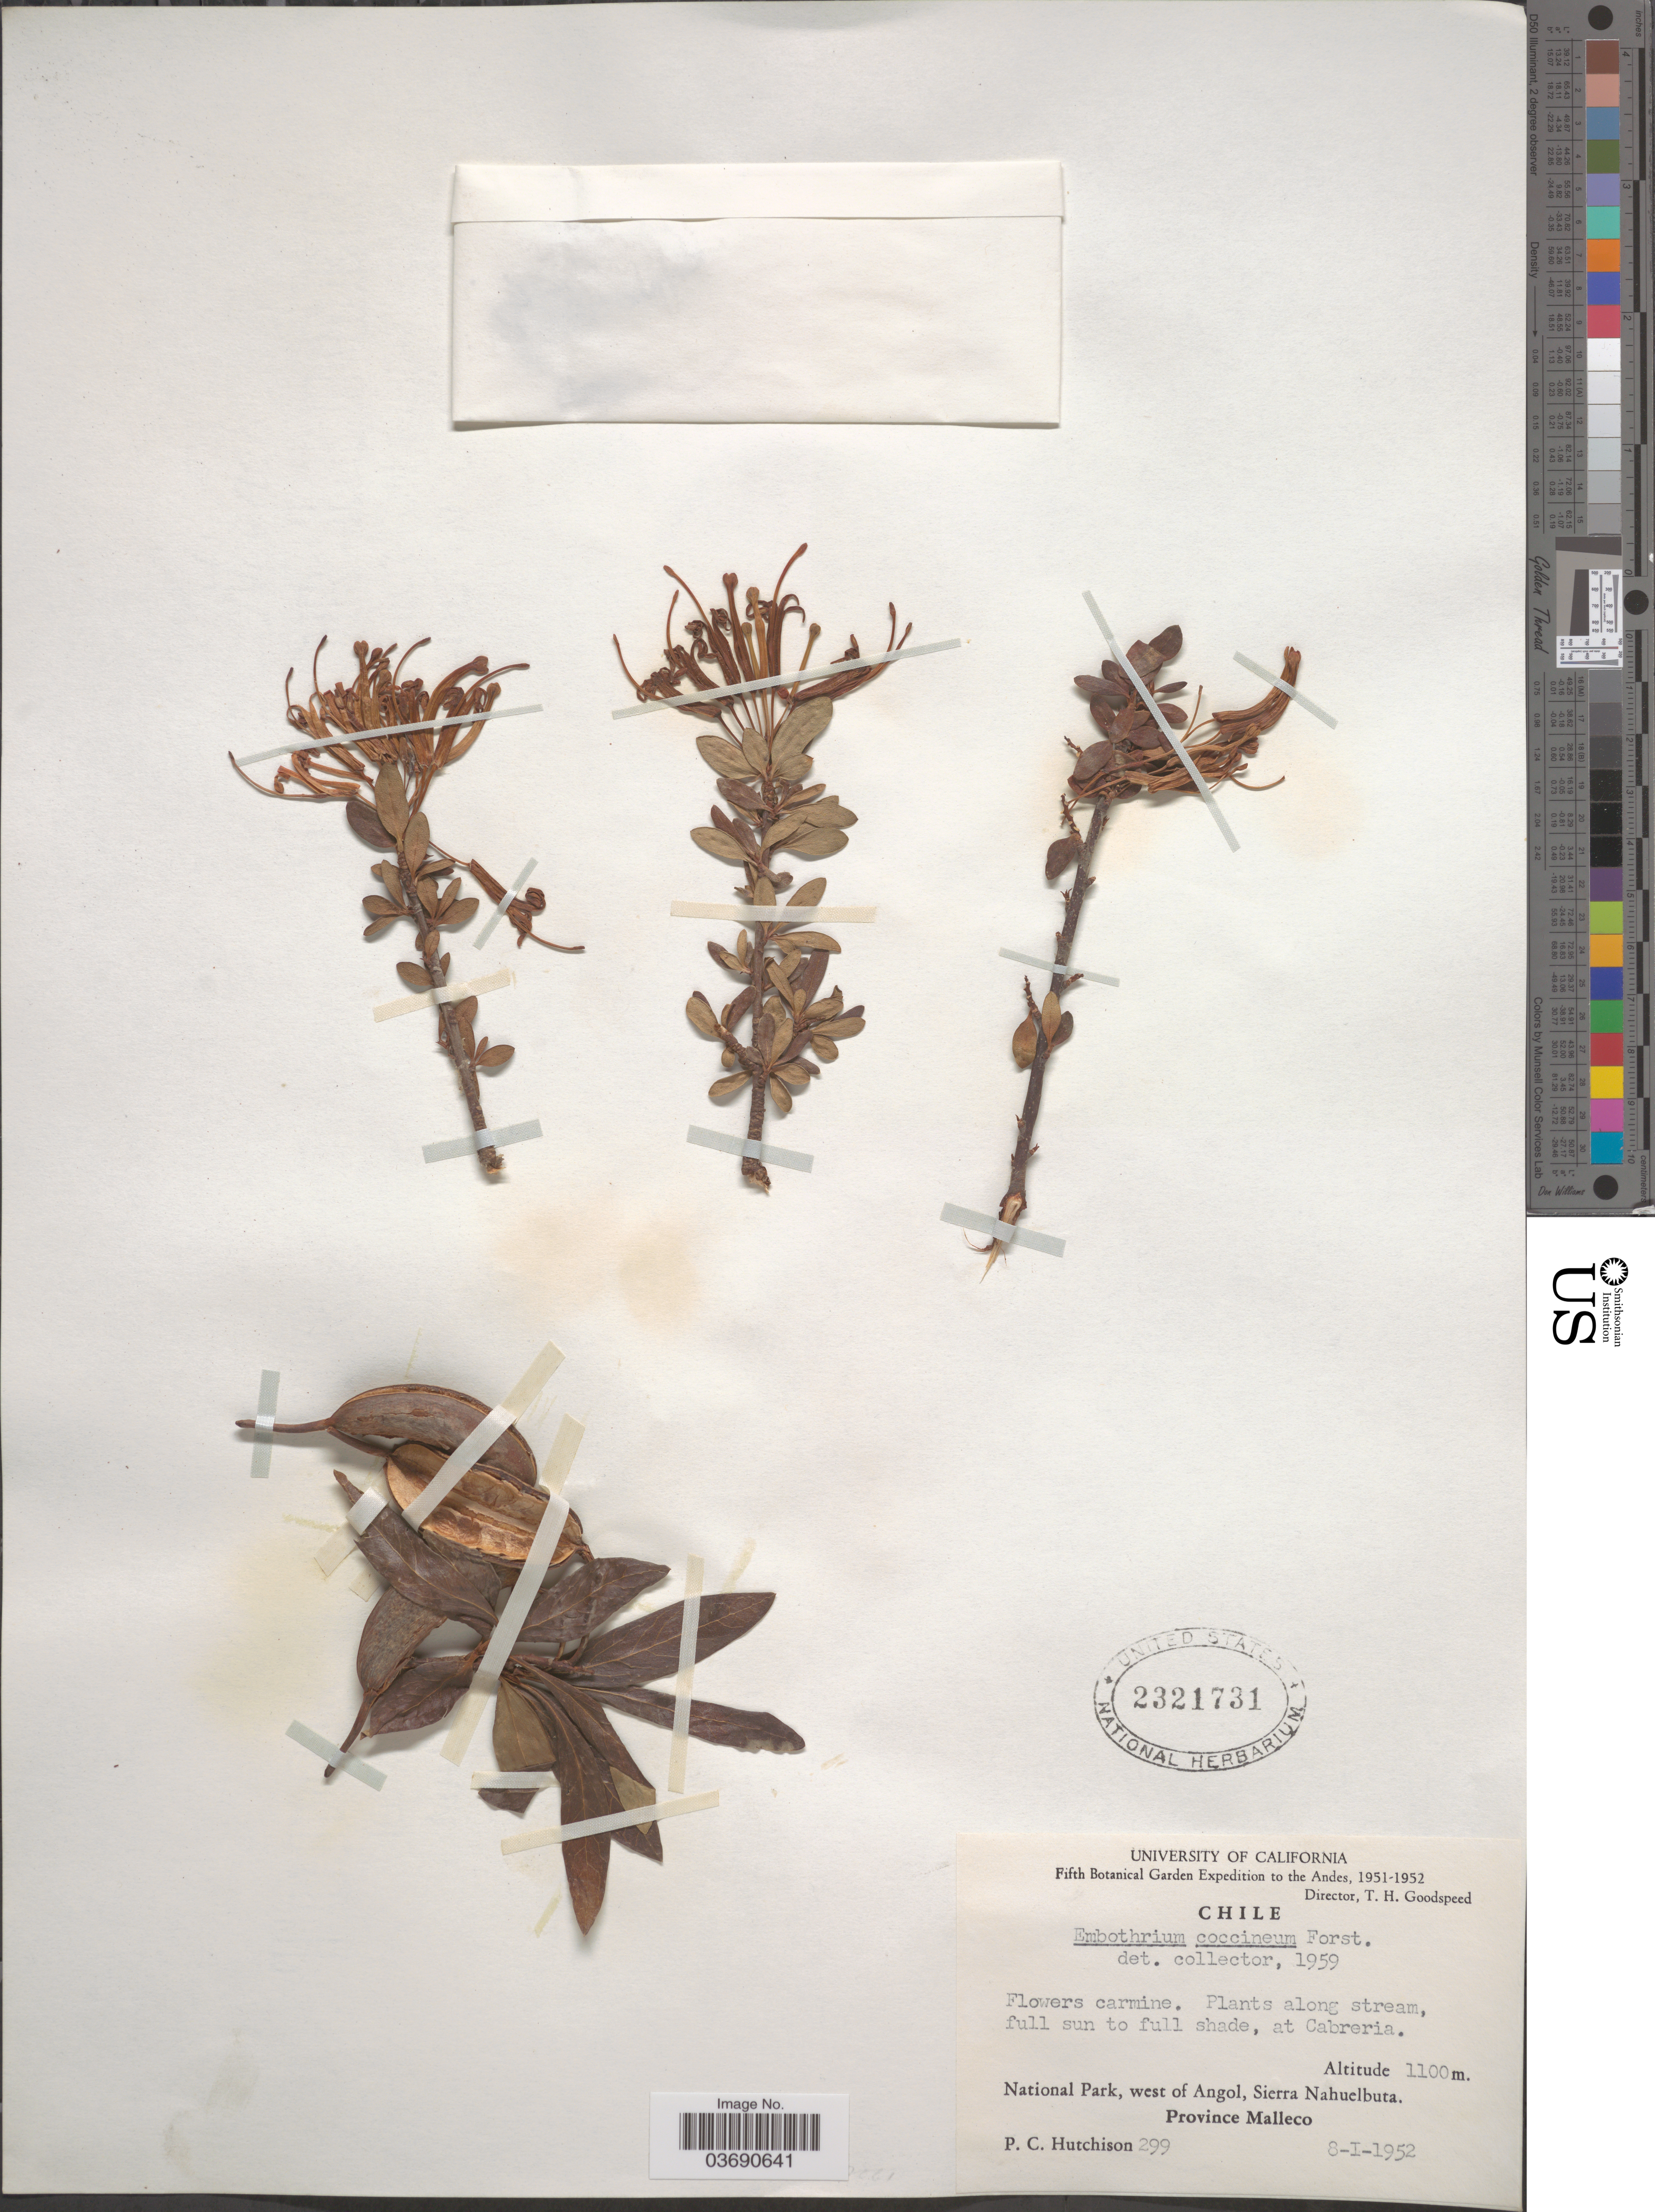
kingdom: Plantae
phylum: Tracheophyta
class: Magnoliopsida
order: Proteales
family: Proteaceae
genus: Embothrium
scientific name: Embothrium coccineum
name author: J.R. Forst. & G. Forst.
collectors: P. C. Hutchison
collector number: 299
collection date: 1952-01-08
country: Chile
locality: The Andes. Plants along stream, full sun to full shade, at Cabreria. National Park, west of Angol, Sierra Nahuelbuta. Province Malleco.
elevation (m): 1100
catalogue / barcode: US 2321731